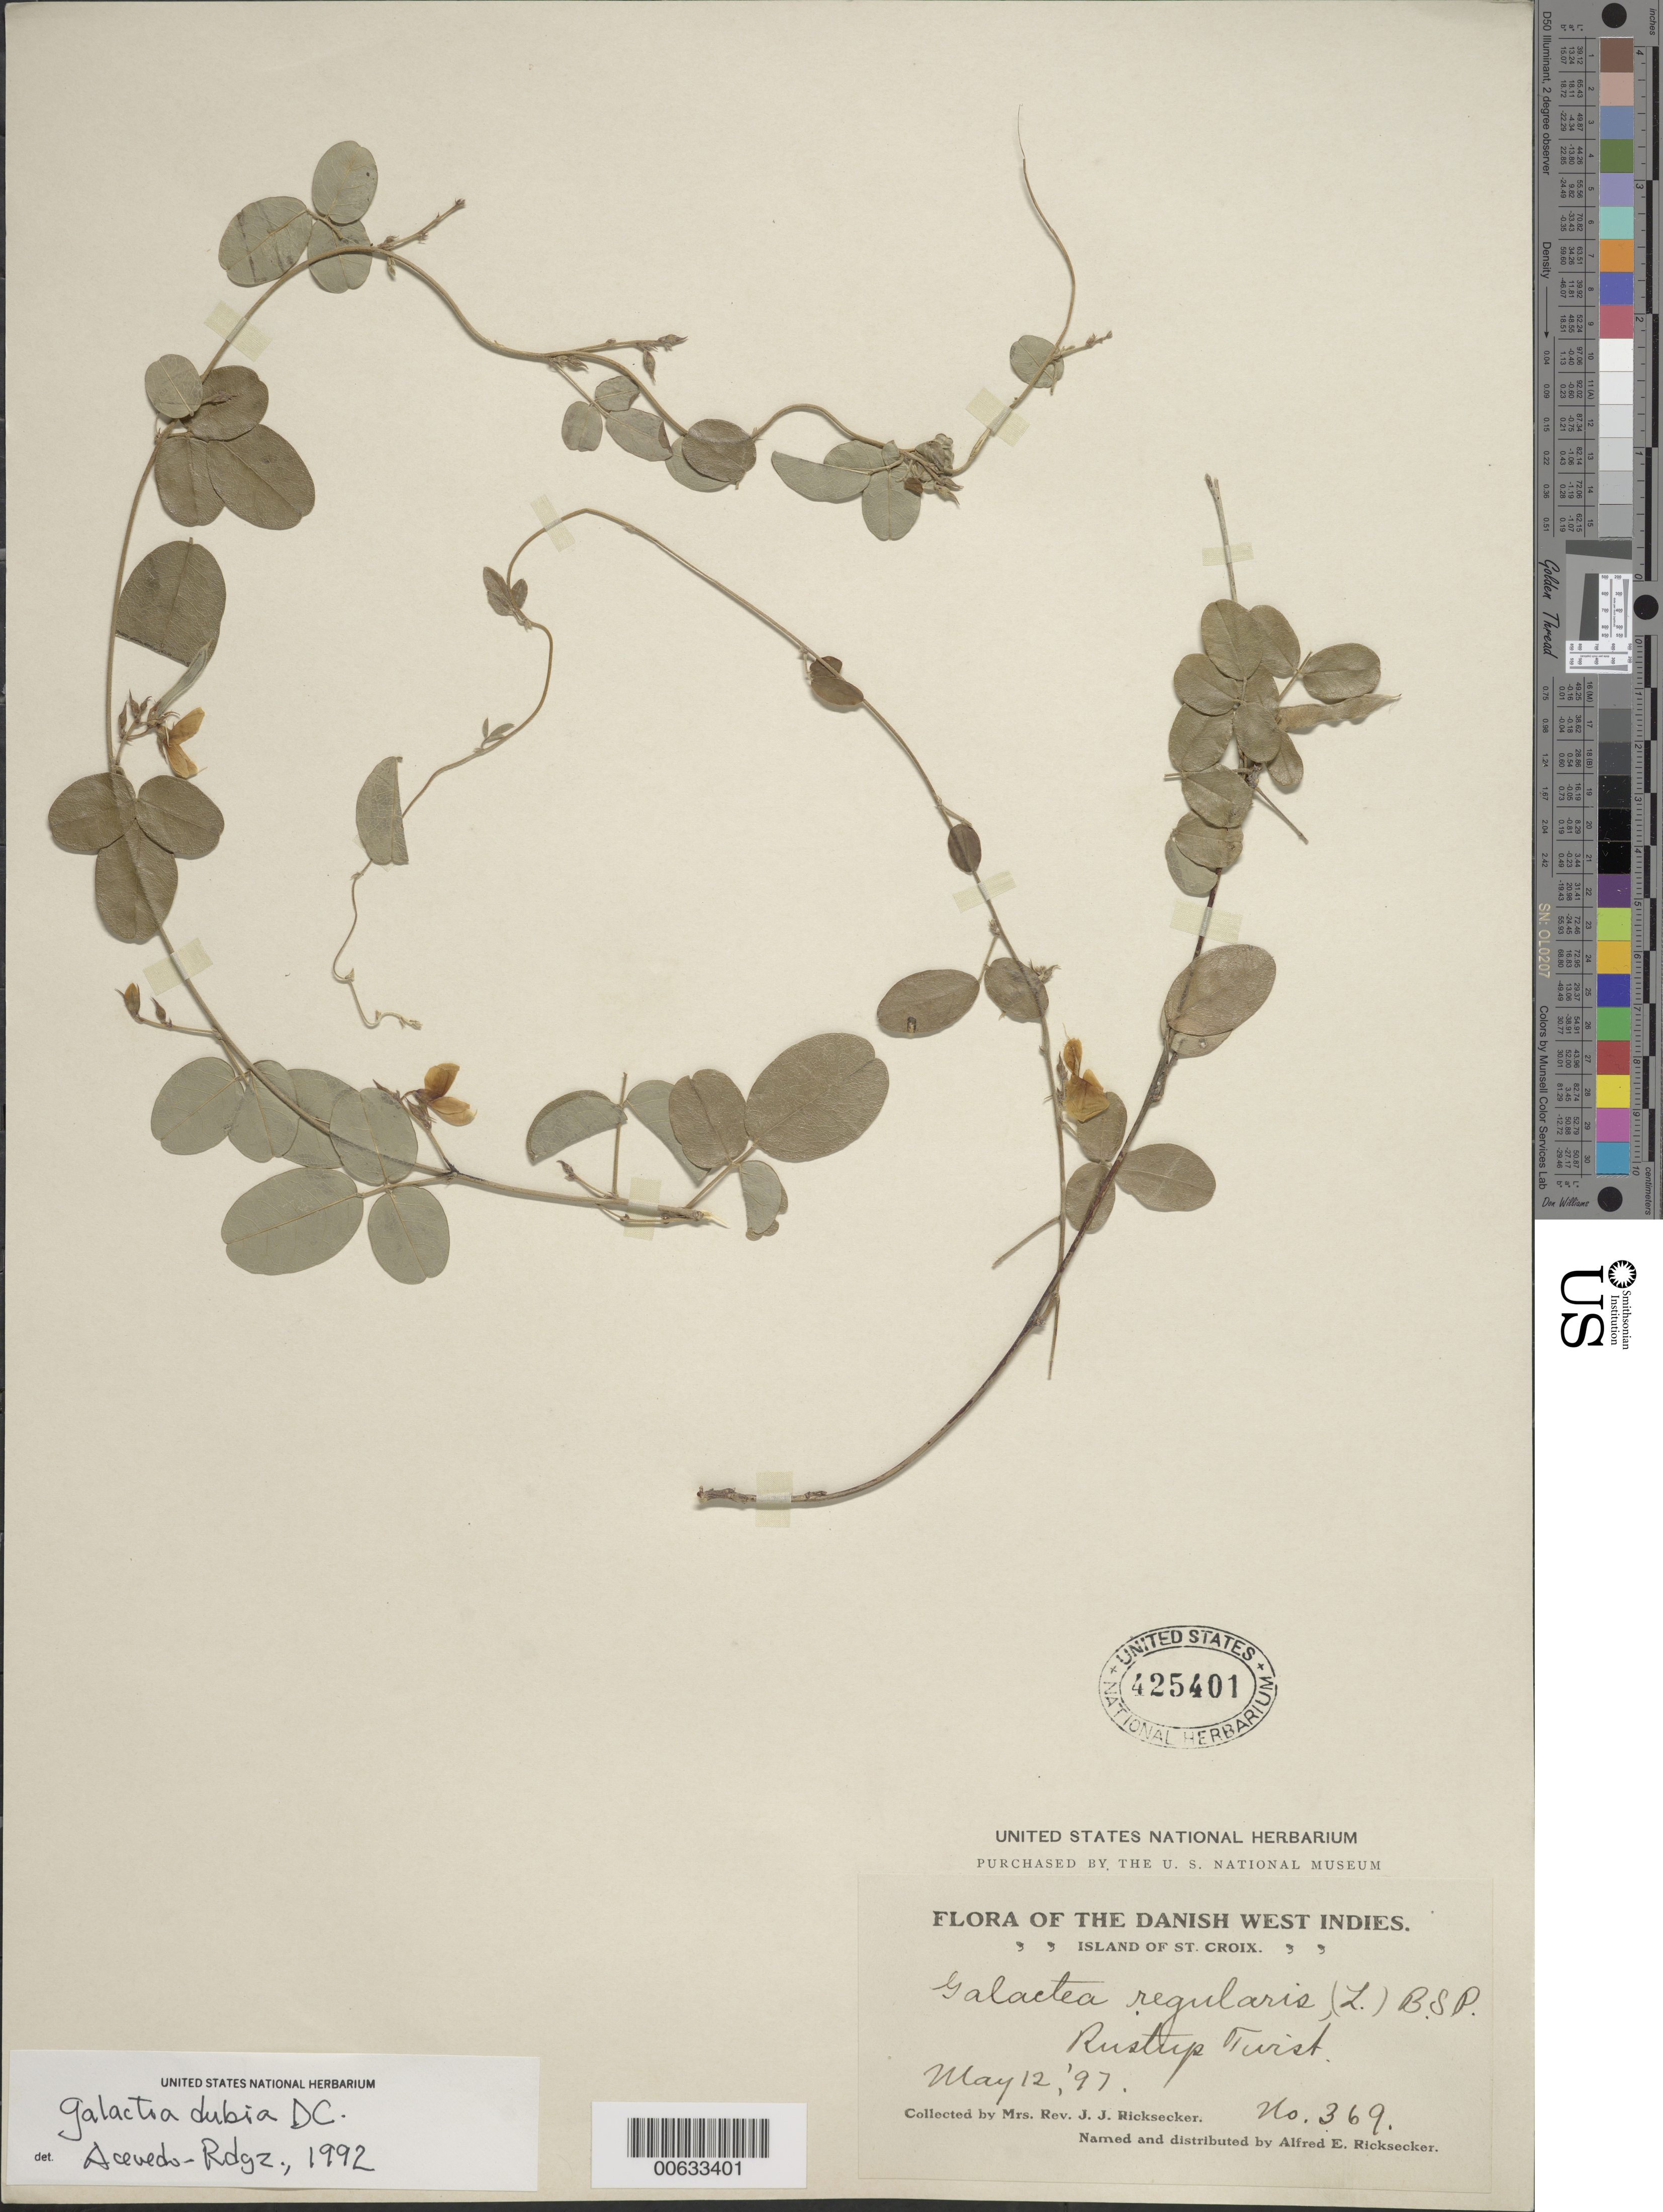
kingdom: Plantae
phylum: Tracheophyta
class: Magnoliopsida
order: Fabales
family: Fabaceae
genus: Galactia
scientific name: Galactia dubia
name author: DC.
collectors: Mrs. J. J. Ricksecker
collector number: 369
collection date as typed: Transcribed d/m/y: 12/5/97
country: U.S. Virgin Islands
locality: The Danish West Indies, Island of St. Croix, Rustup Turst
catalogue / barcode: US 425401